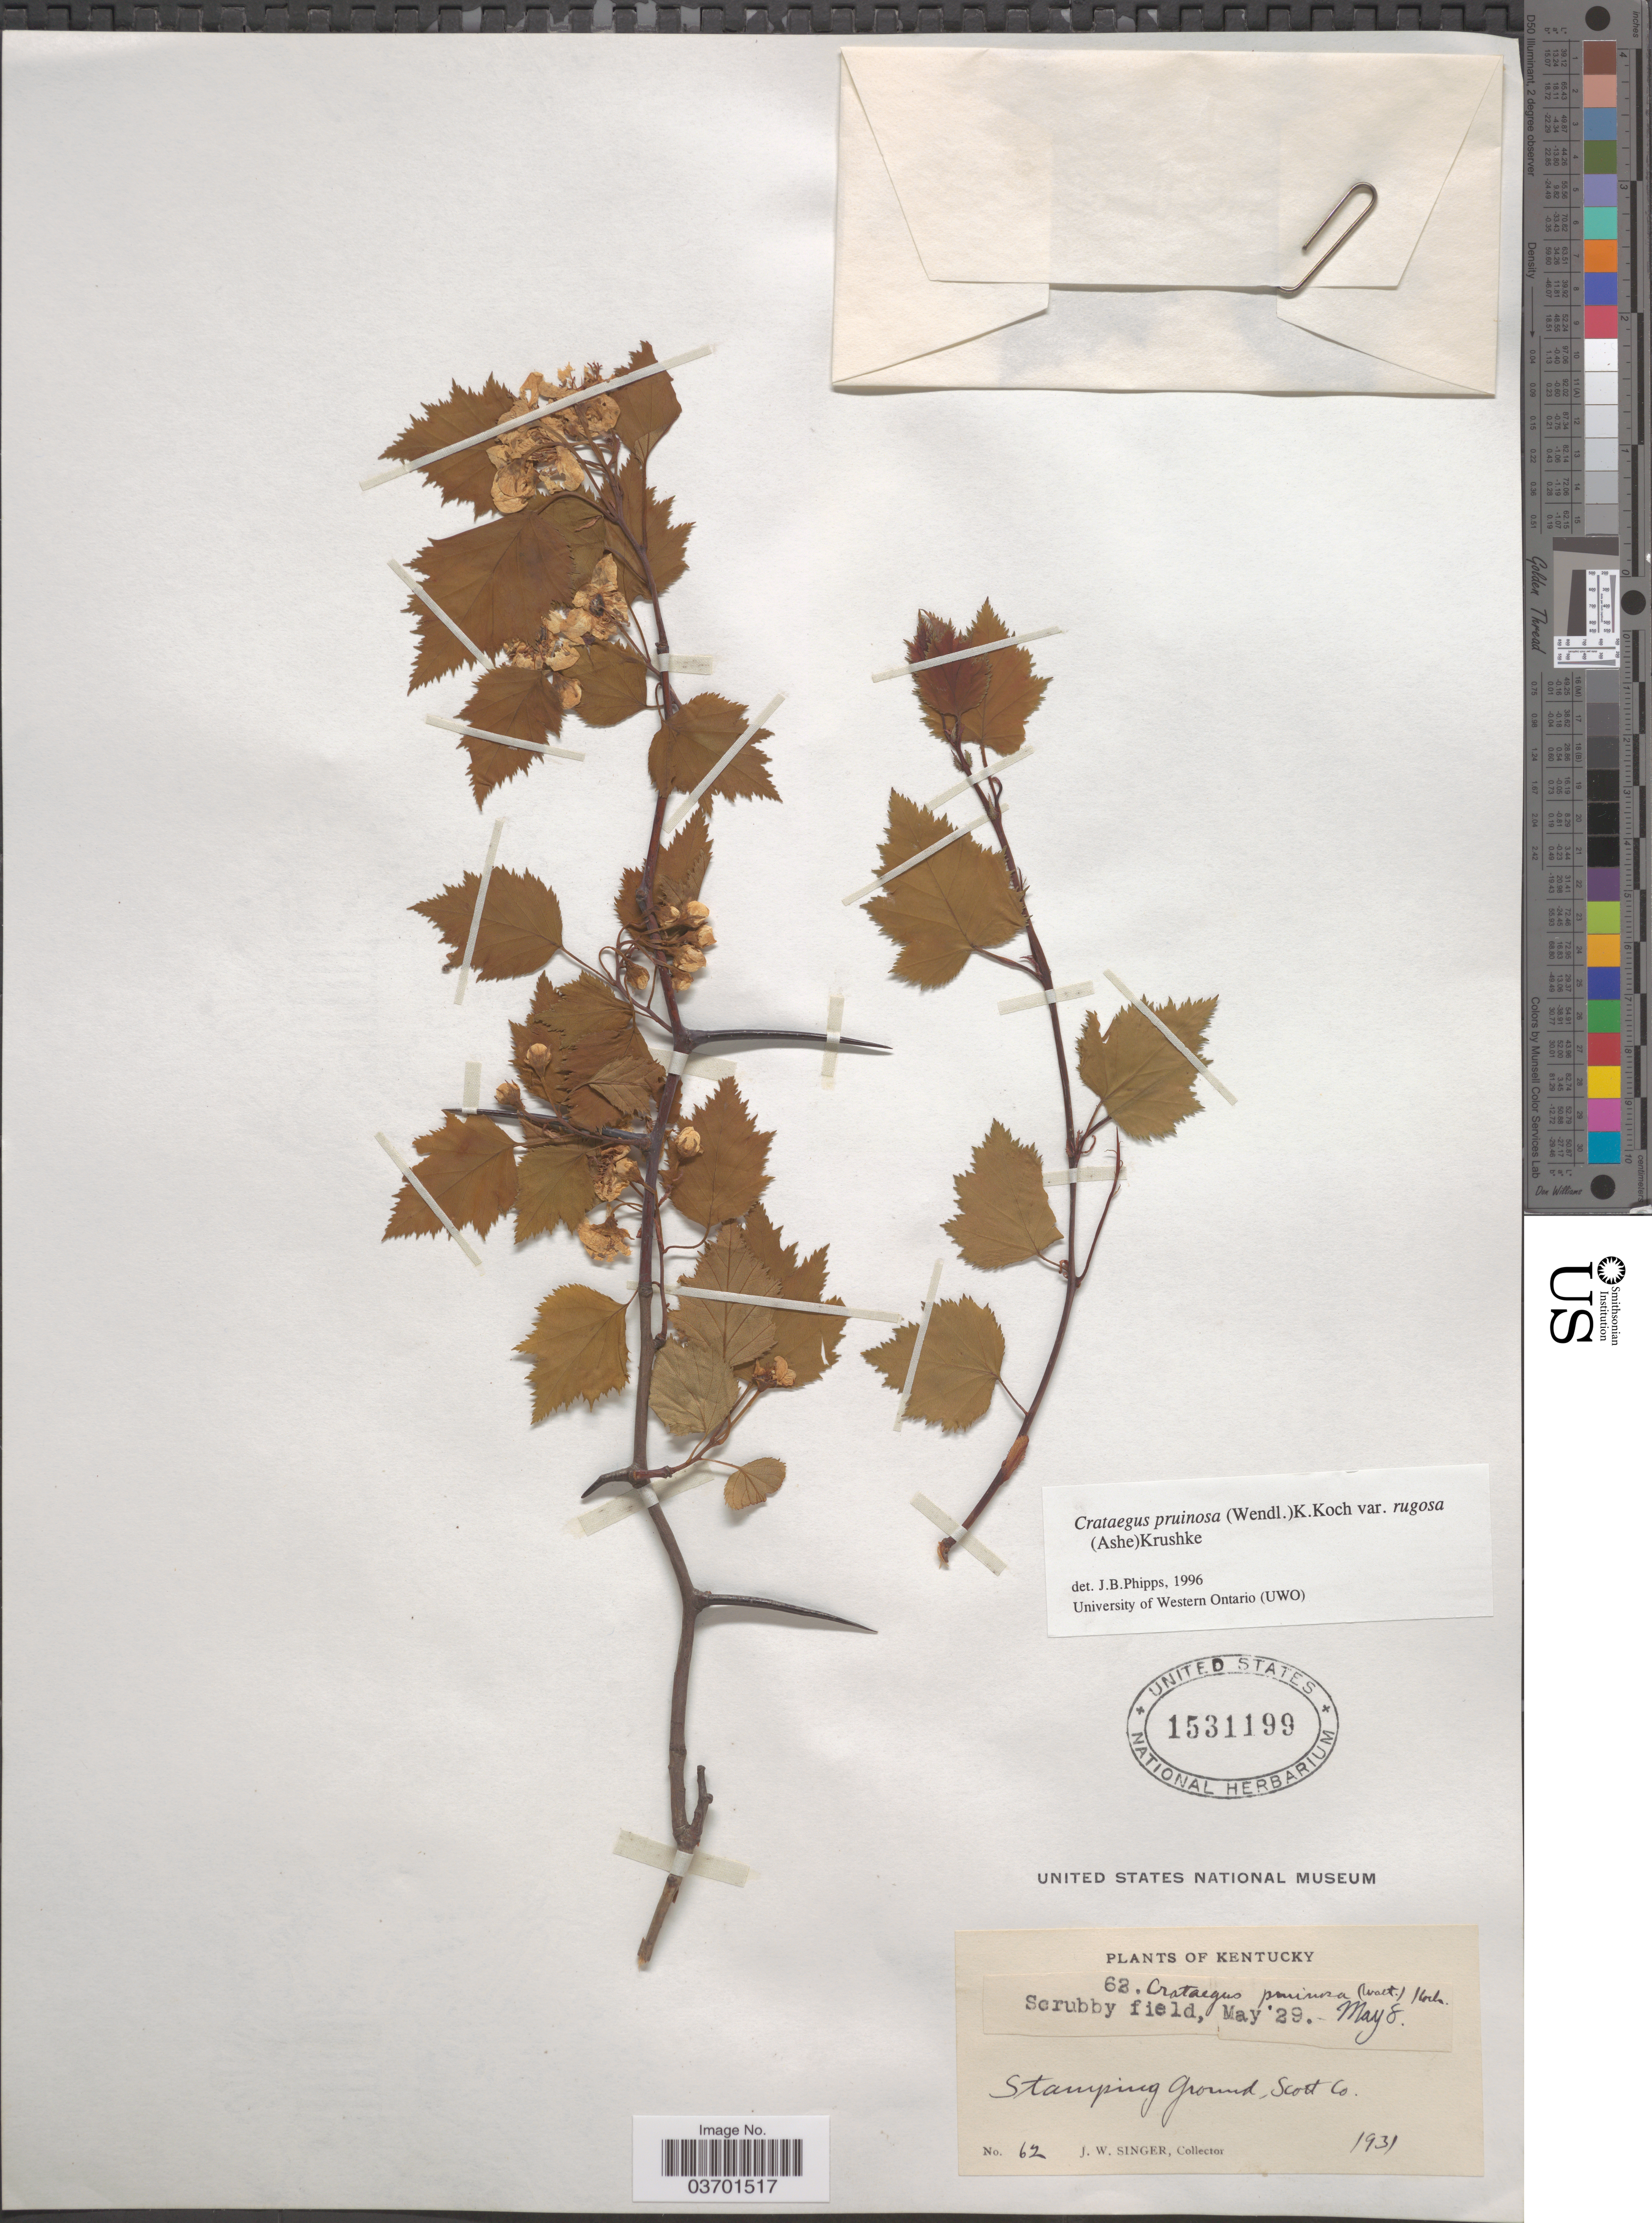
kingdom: Plantae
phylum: Tracheophyta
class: Magnoliopsida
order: Rosales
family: Rosaceae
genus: Crataegus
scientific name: Crataegus pruinosa var. rugosa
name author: (Ashe) Kruschke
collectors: J. EW. Singer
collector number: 62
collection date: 1931-05-08/1931-05-29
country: United States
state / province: Kentucky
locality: Stamping Ground, Scott Co.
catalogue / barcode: US 1531199